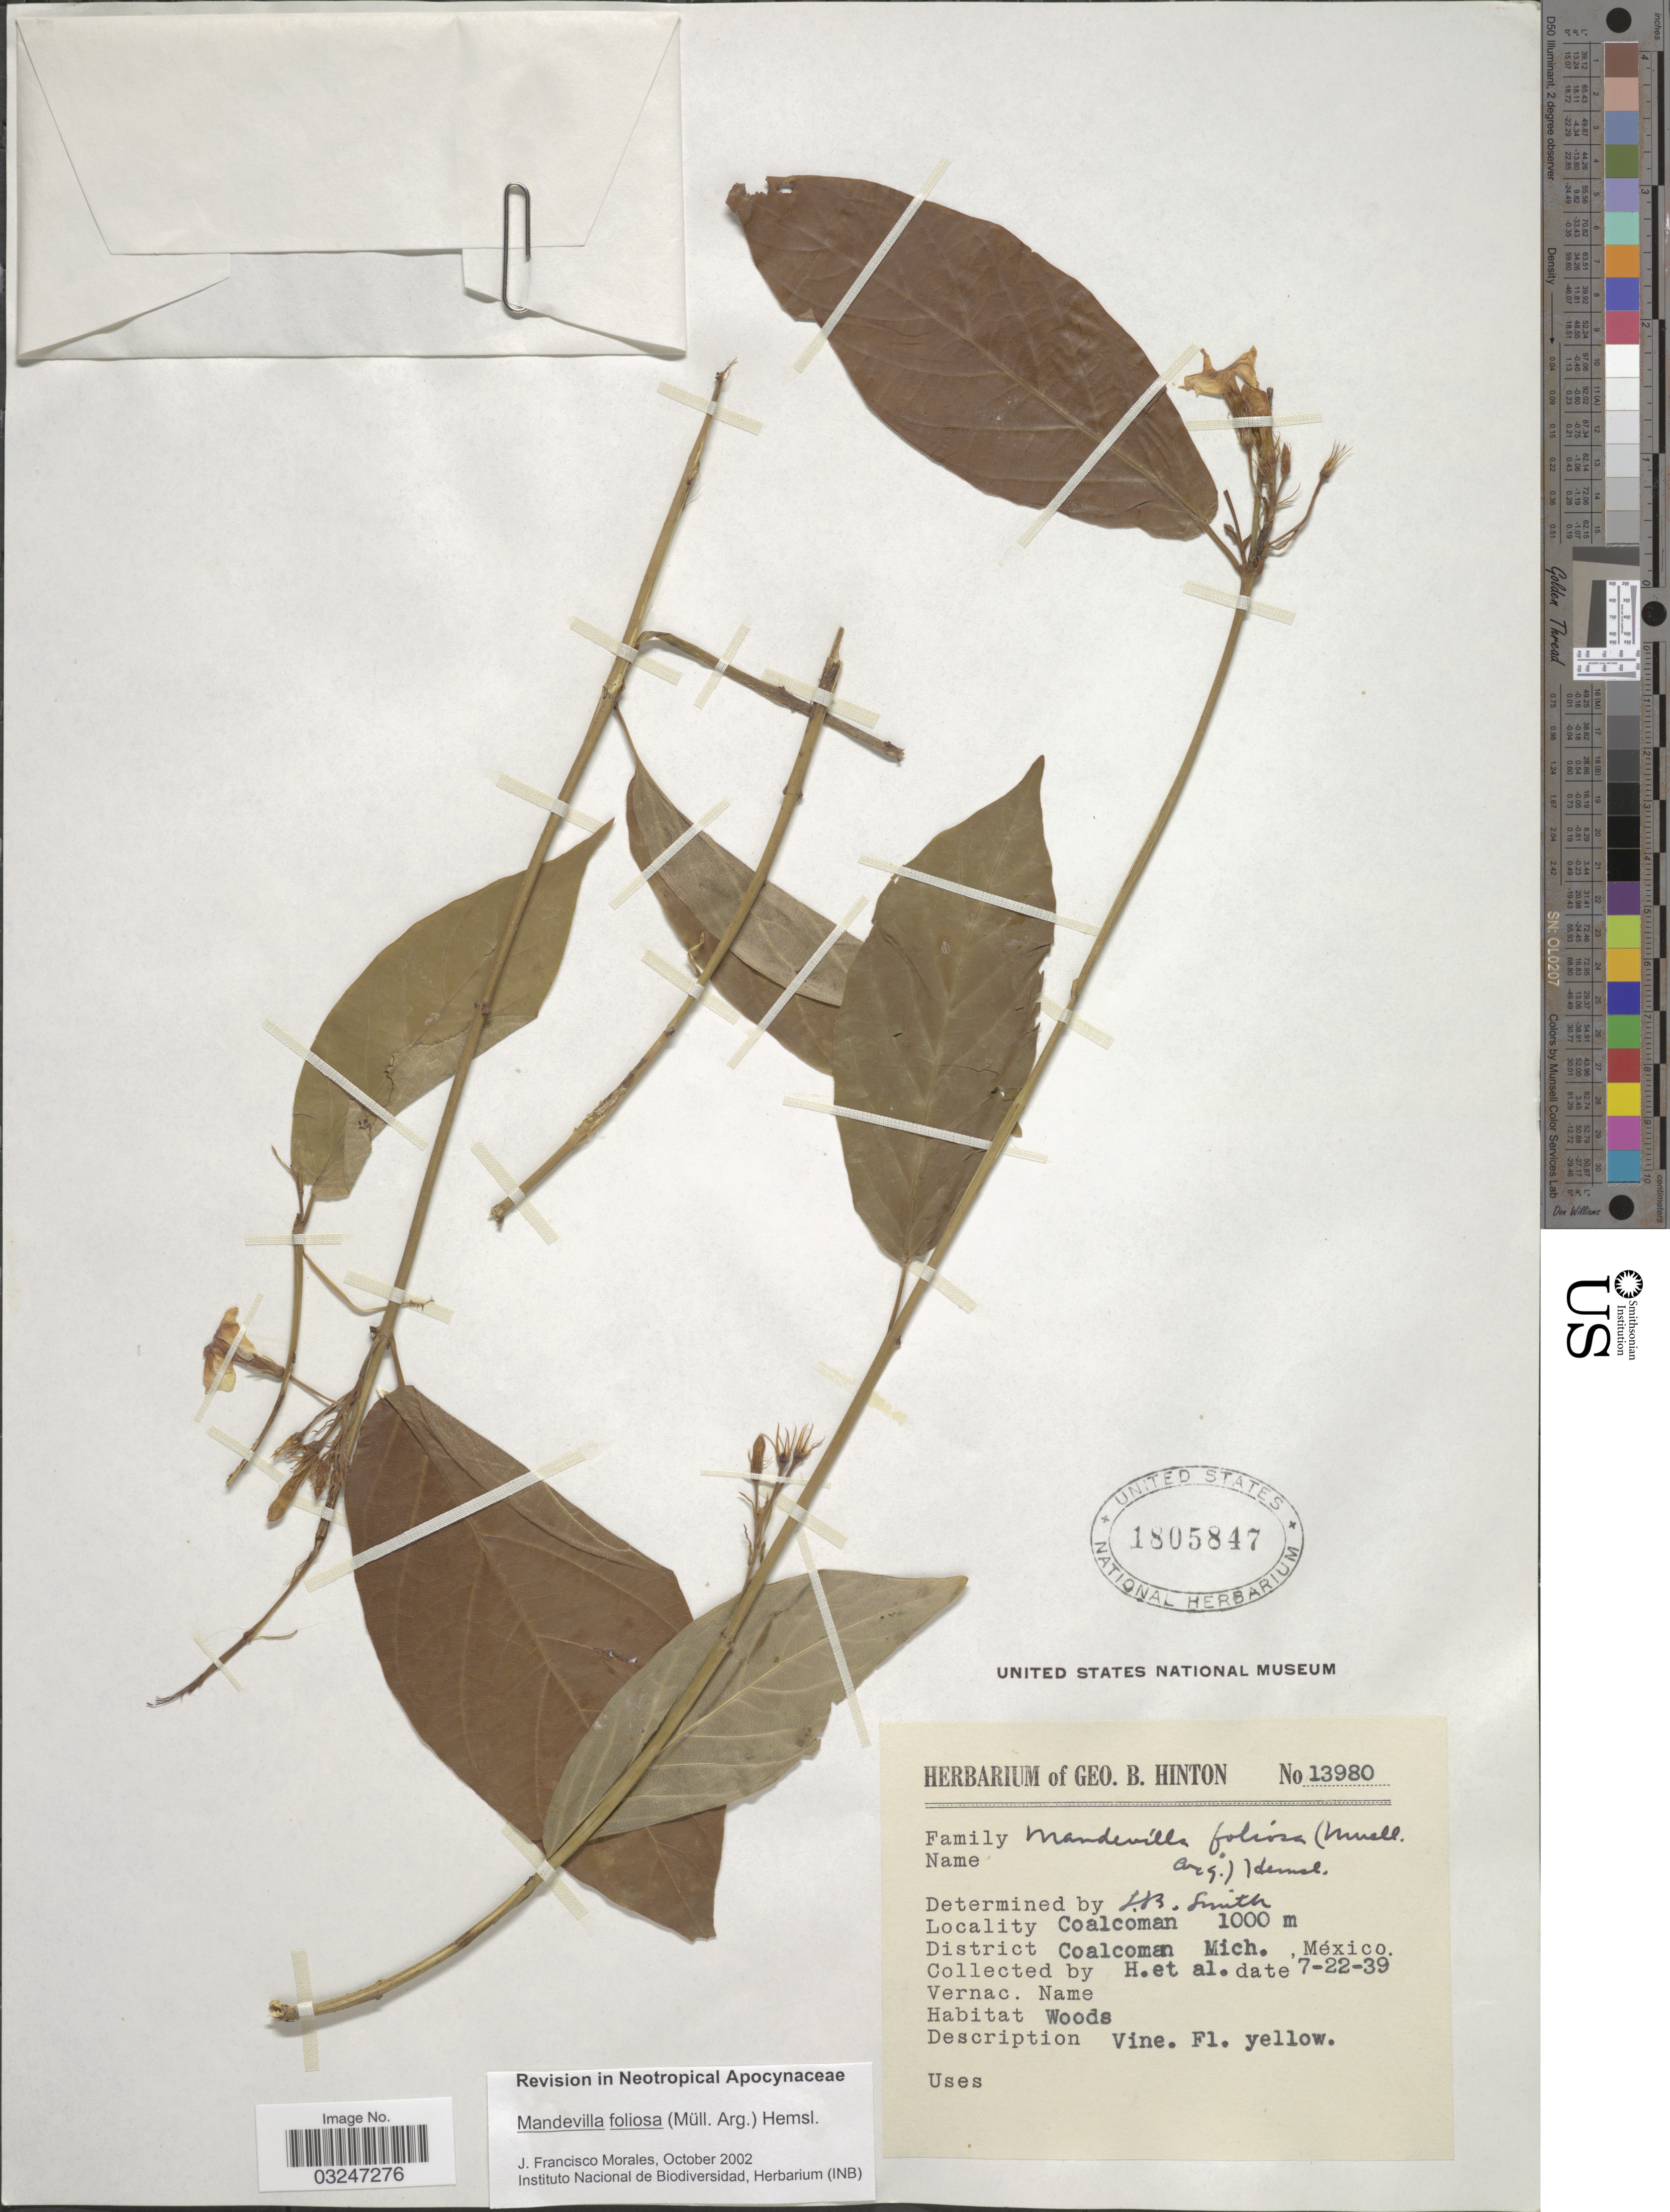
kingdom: Plantae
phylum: Tracheophyta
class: Magnoliopsida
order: Gentianales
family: Apocynaceae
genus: Mandevilla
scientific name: Mandevilla foliosa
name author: (Müll. Arg.) Hemsl.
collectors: G. B. Hinton & et al.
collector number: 13980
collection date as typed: Transcribed d/m/y: 22/7/39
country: Mexico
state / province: Michoacán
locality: Coalcoman. District Coalcoman, Mich.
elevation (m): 1000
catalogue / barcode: US 1805847